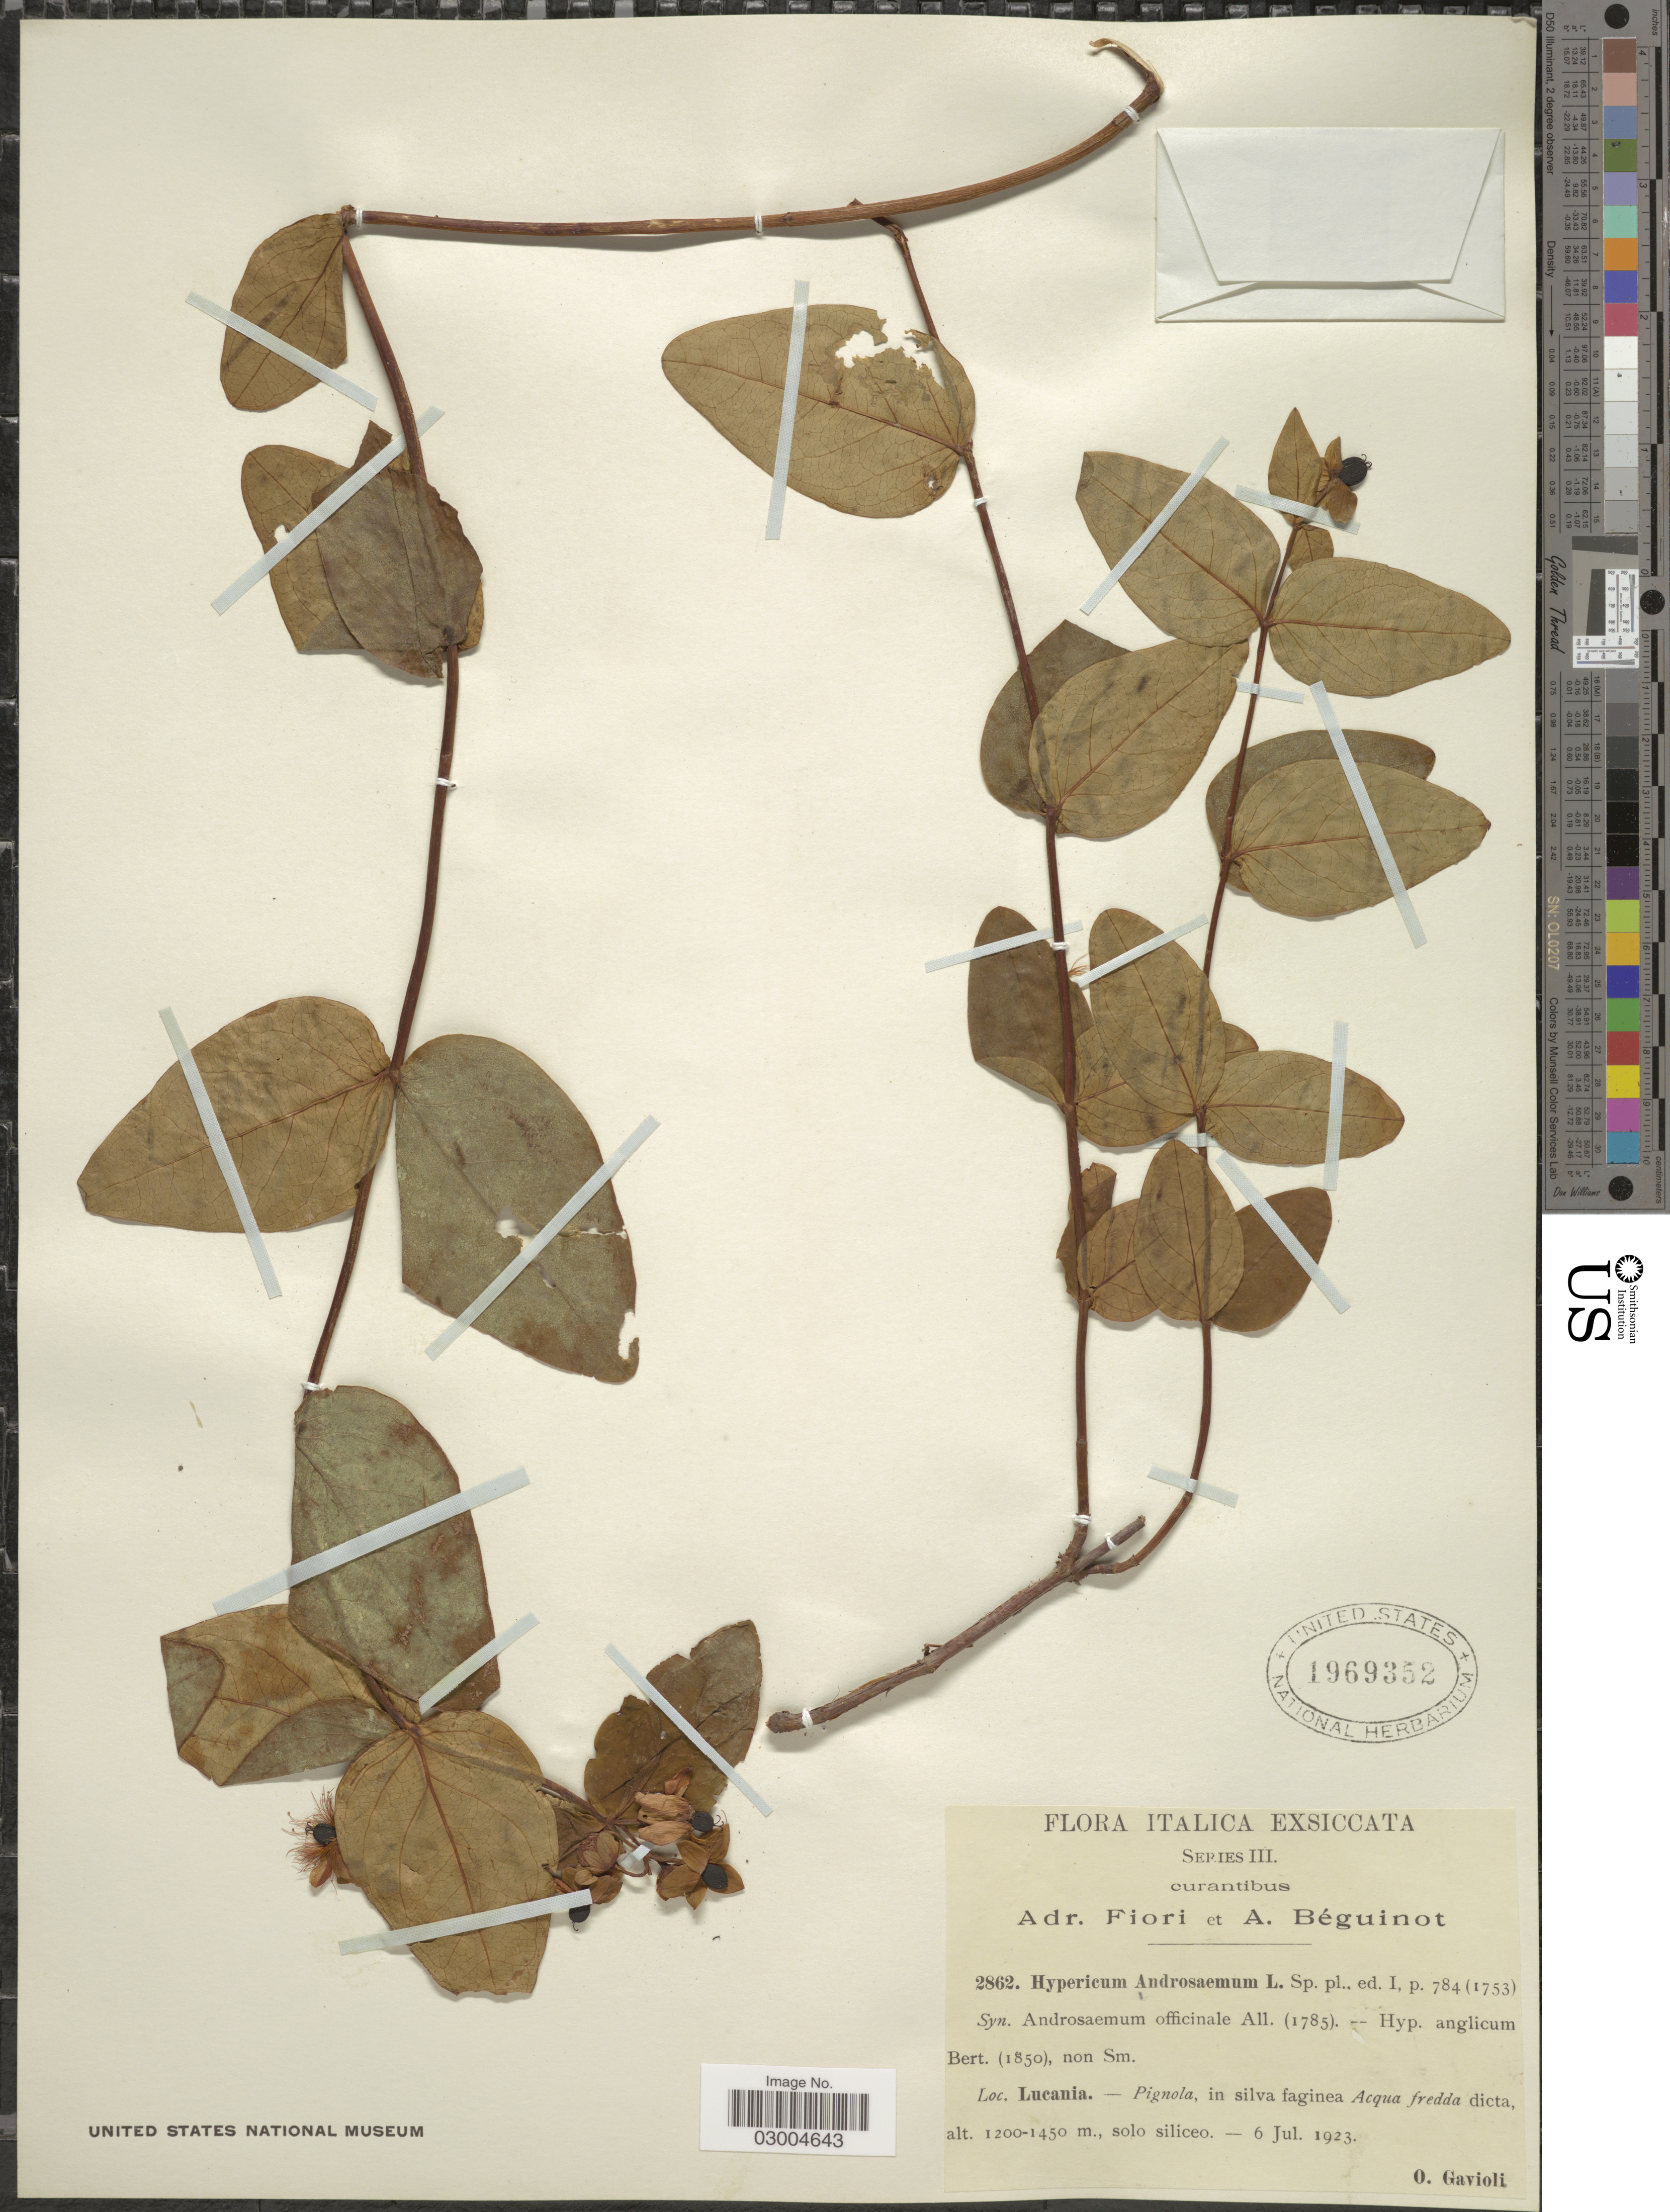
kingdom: Plantae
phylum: Tracheophyta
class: Magnoliopsida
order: Malpighiales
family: Hypericaceae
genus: Hypericum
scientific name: Hypericum androsaemum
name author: L.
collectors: O. Gavioli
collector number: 2862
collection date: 1923-07-06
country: Italy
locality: Lucania.-Pignola, in silva faginea Acqua fredda dicta.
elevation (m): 1200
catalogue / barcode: US 1969352